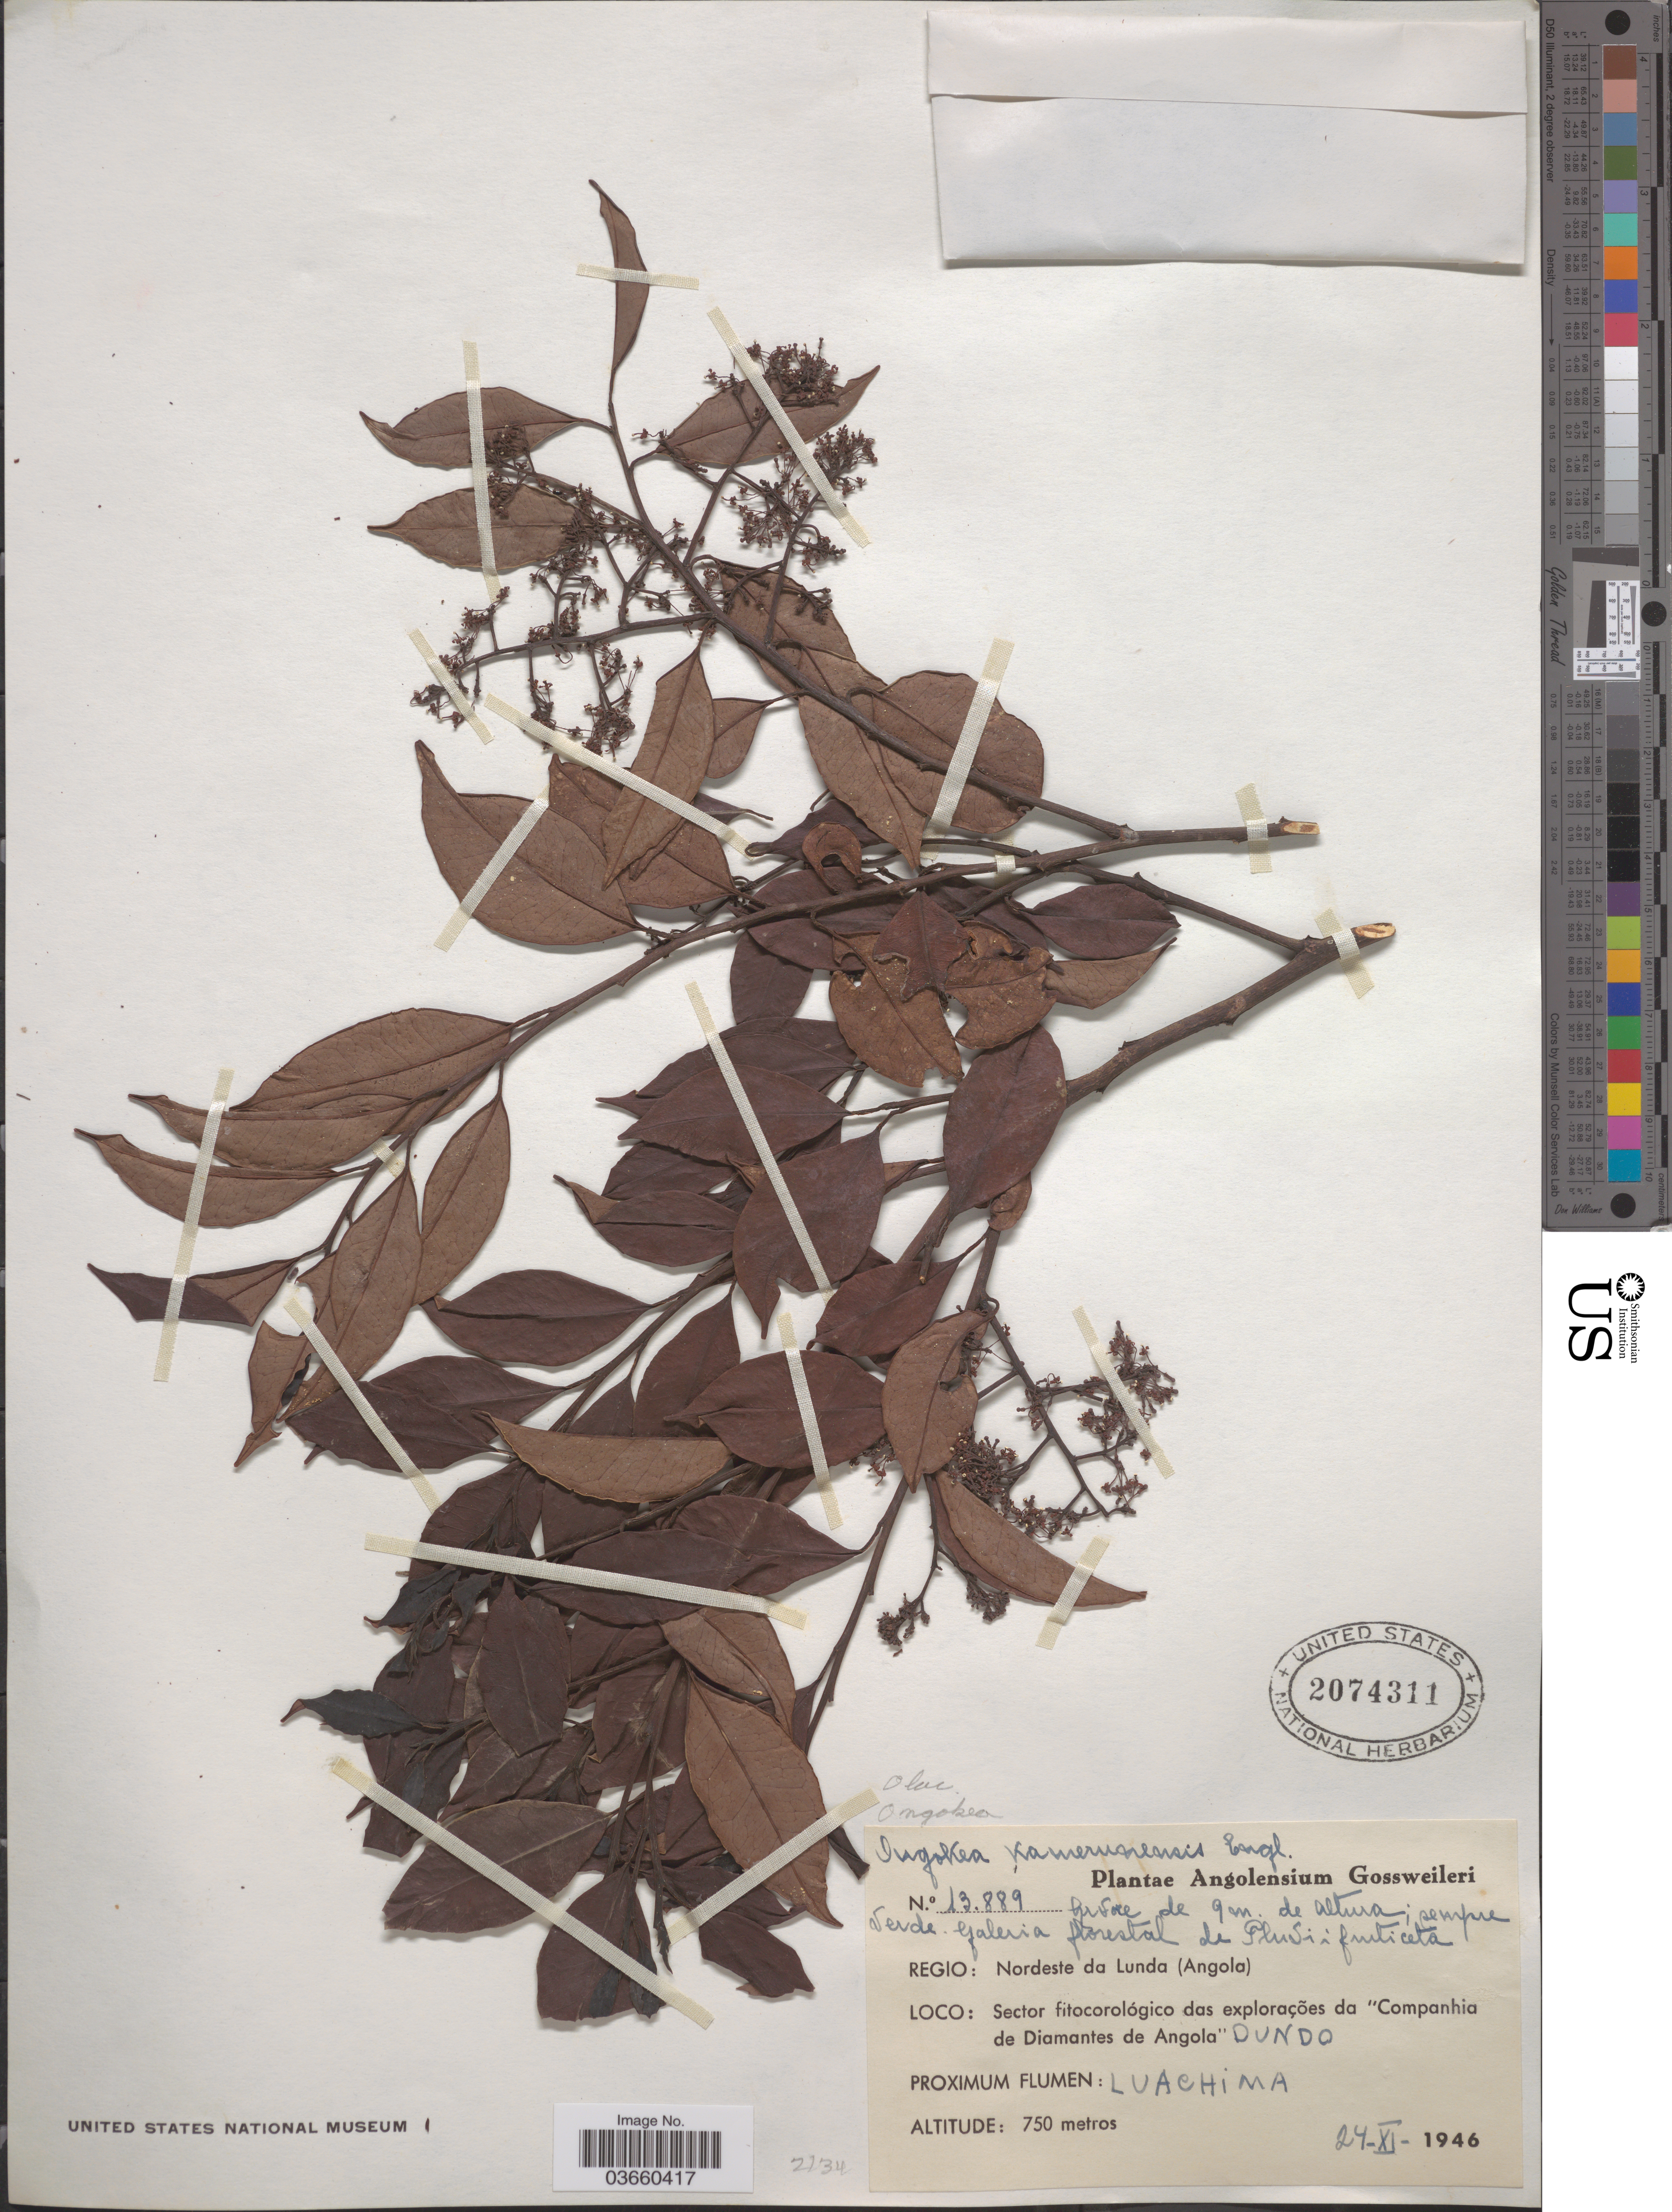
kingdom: Plantae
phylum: Tracheophyta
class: Magnoliopsida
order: Santalales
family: Aptandraceae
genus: Ongokea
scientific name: Ongokea kamerunensis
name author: Engl.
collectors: -. Gossweiler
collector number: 13889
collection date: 1946-11-24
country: Angola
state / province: Lunda Norte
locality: Regio: Nordeste da Lunda. Sector fitocorológico das explorações da "Companhia de Diamantes de Angola" Dundo. Proximum Flumen: Luachima.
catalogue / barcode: US 2074311